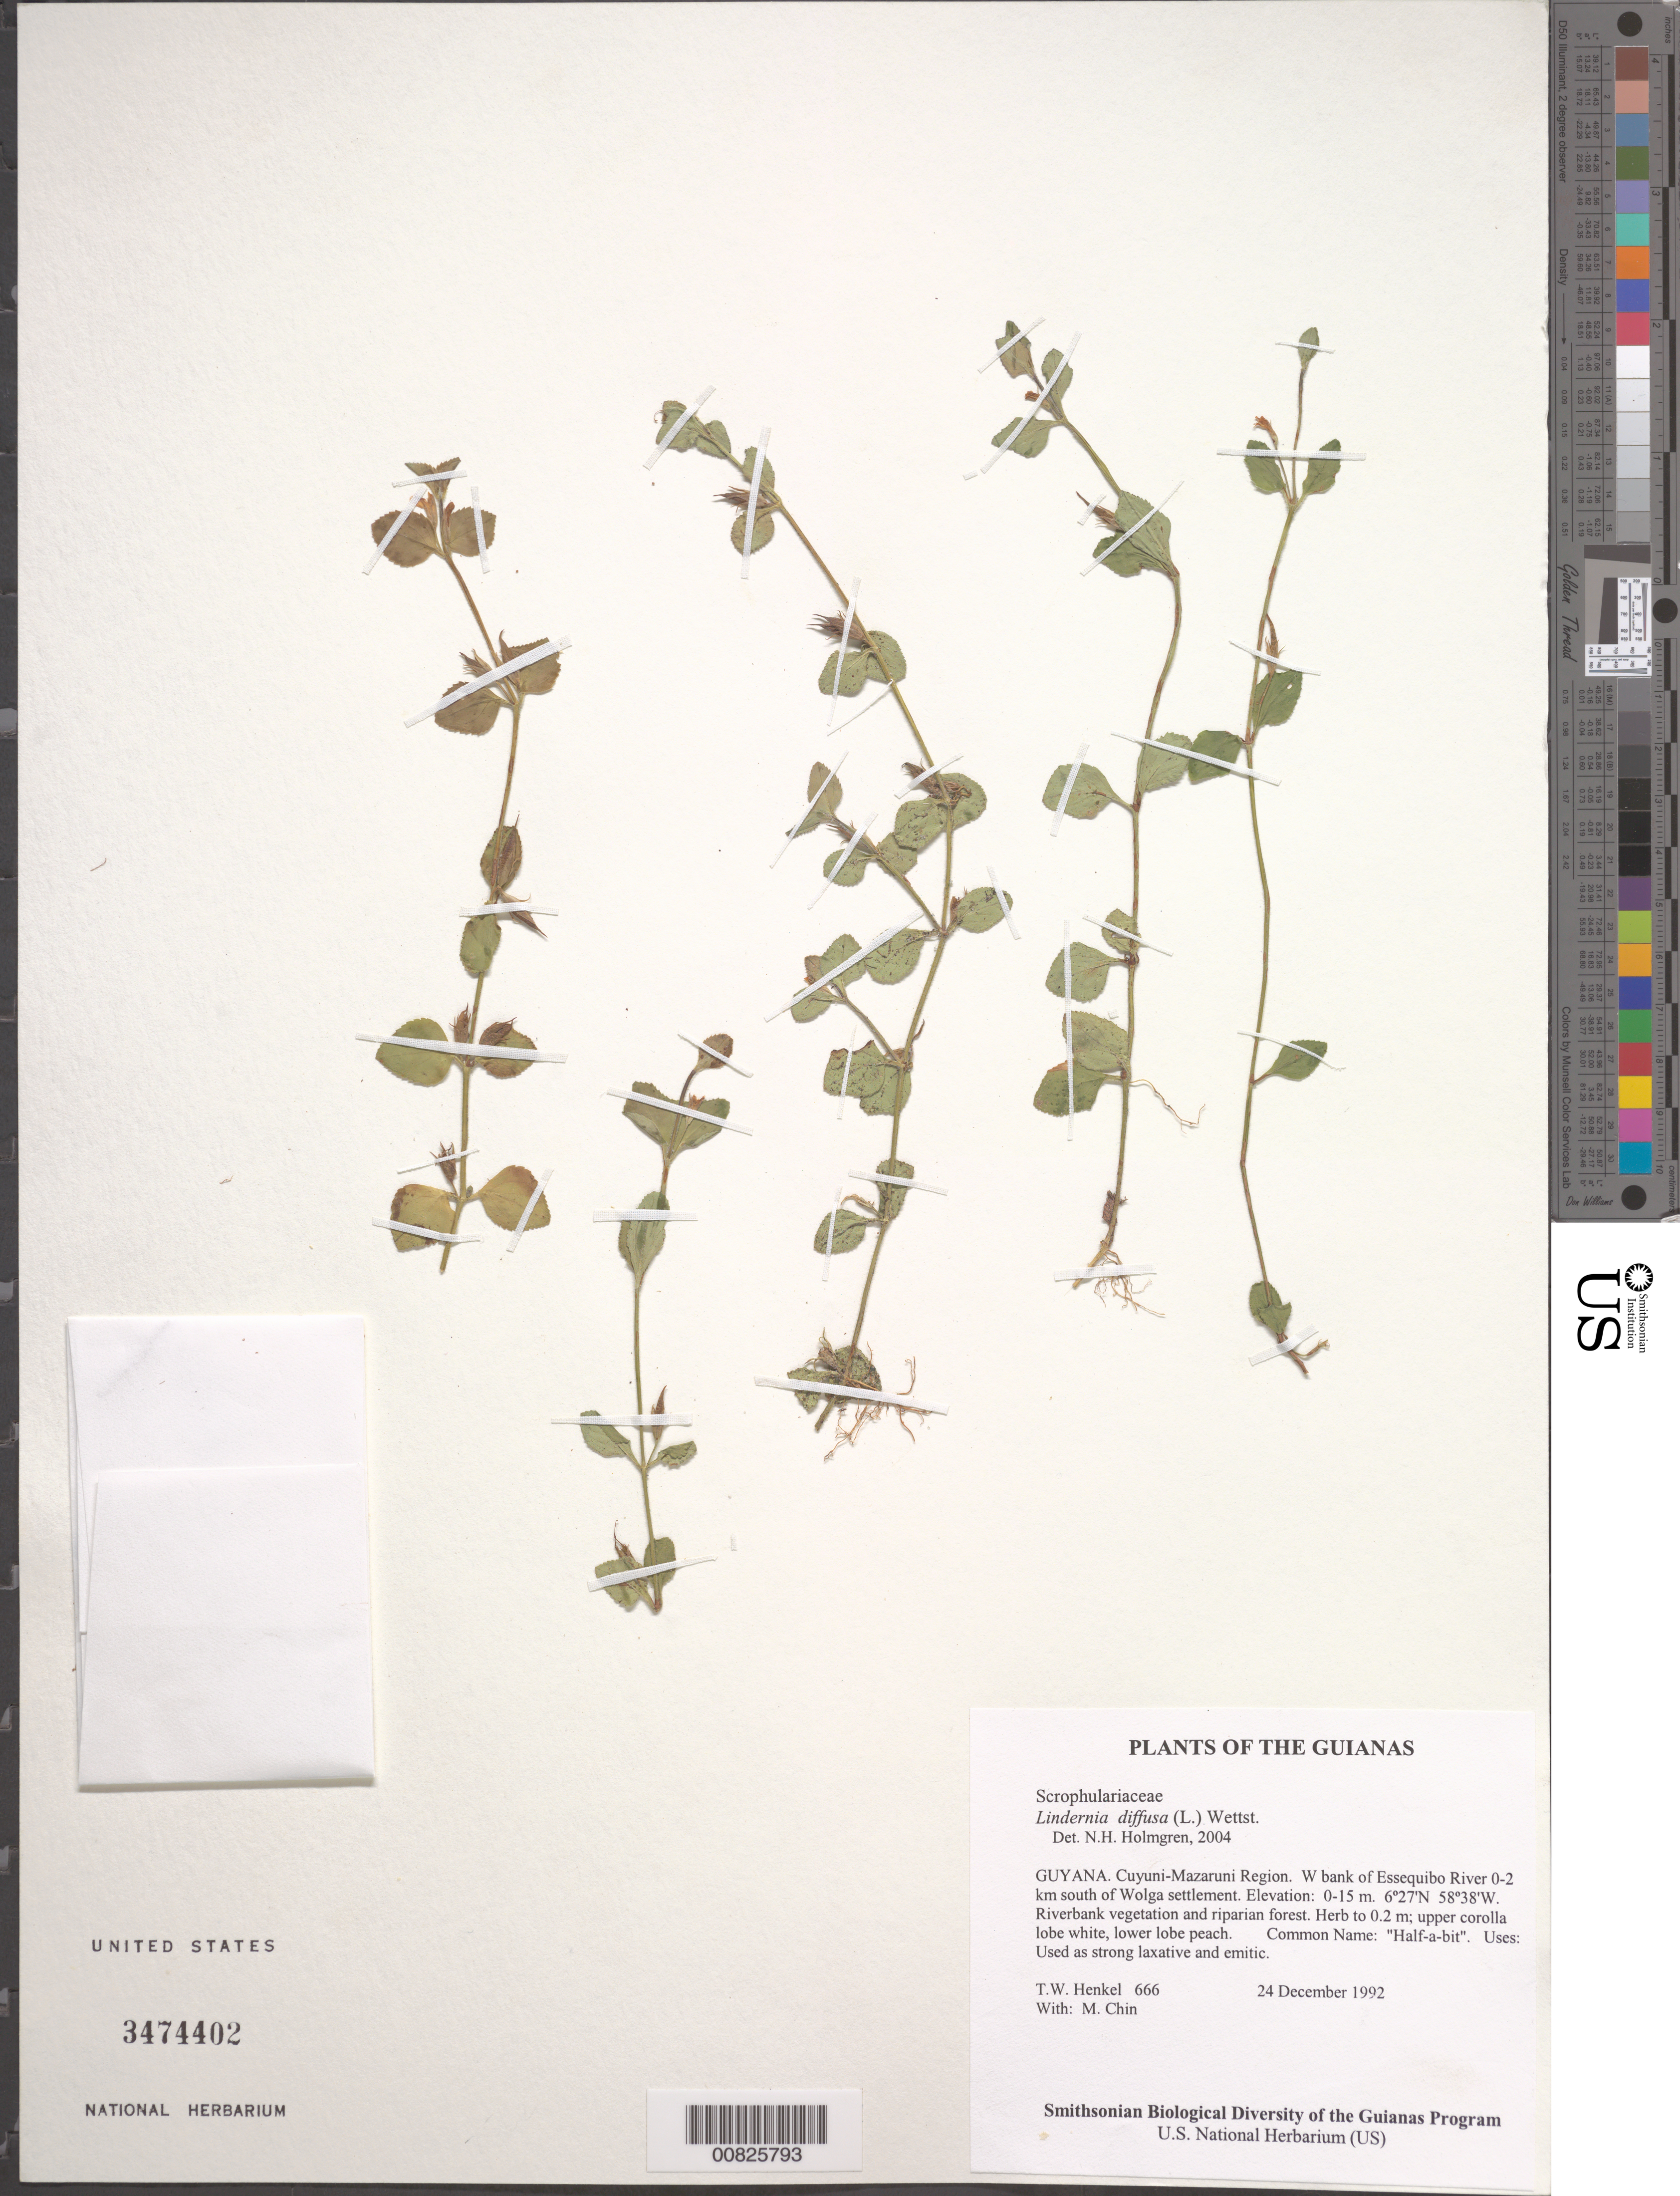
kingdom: Plantae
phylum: Tracheophyta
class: Magnoliopsida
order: Lamiales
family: Linderniaceae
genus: Lindernia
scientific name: Lindernia diffusa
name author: (L.) Wettst.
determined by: Holmgren, N. H., (NY), New York Botanical Garden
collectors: T. Henkel & M. Chin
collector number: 666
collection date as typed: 24 December 1992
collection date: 1992-12-24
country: Guyana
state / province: Cuyuni-Mazaruni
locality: W bank of Essequibo River 0-2 km south of Wolga settlement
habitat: Riverbank vegetation and riparian forest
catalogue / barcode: US 3474402